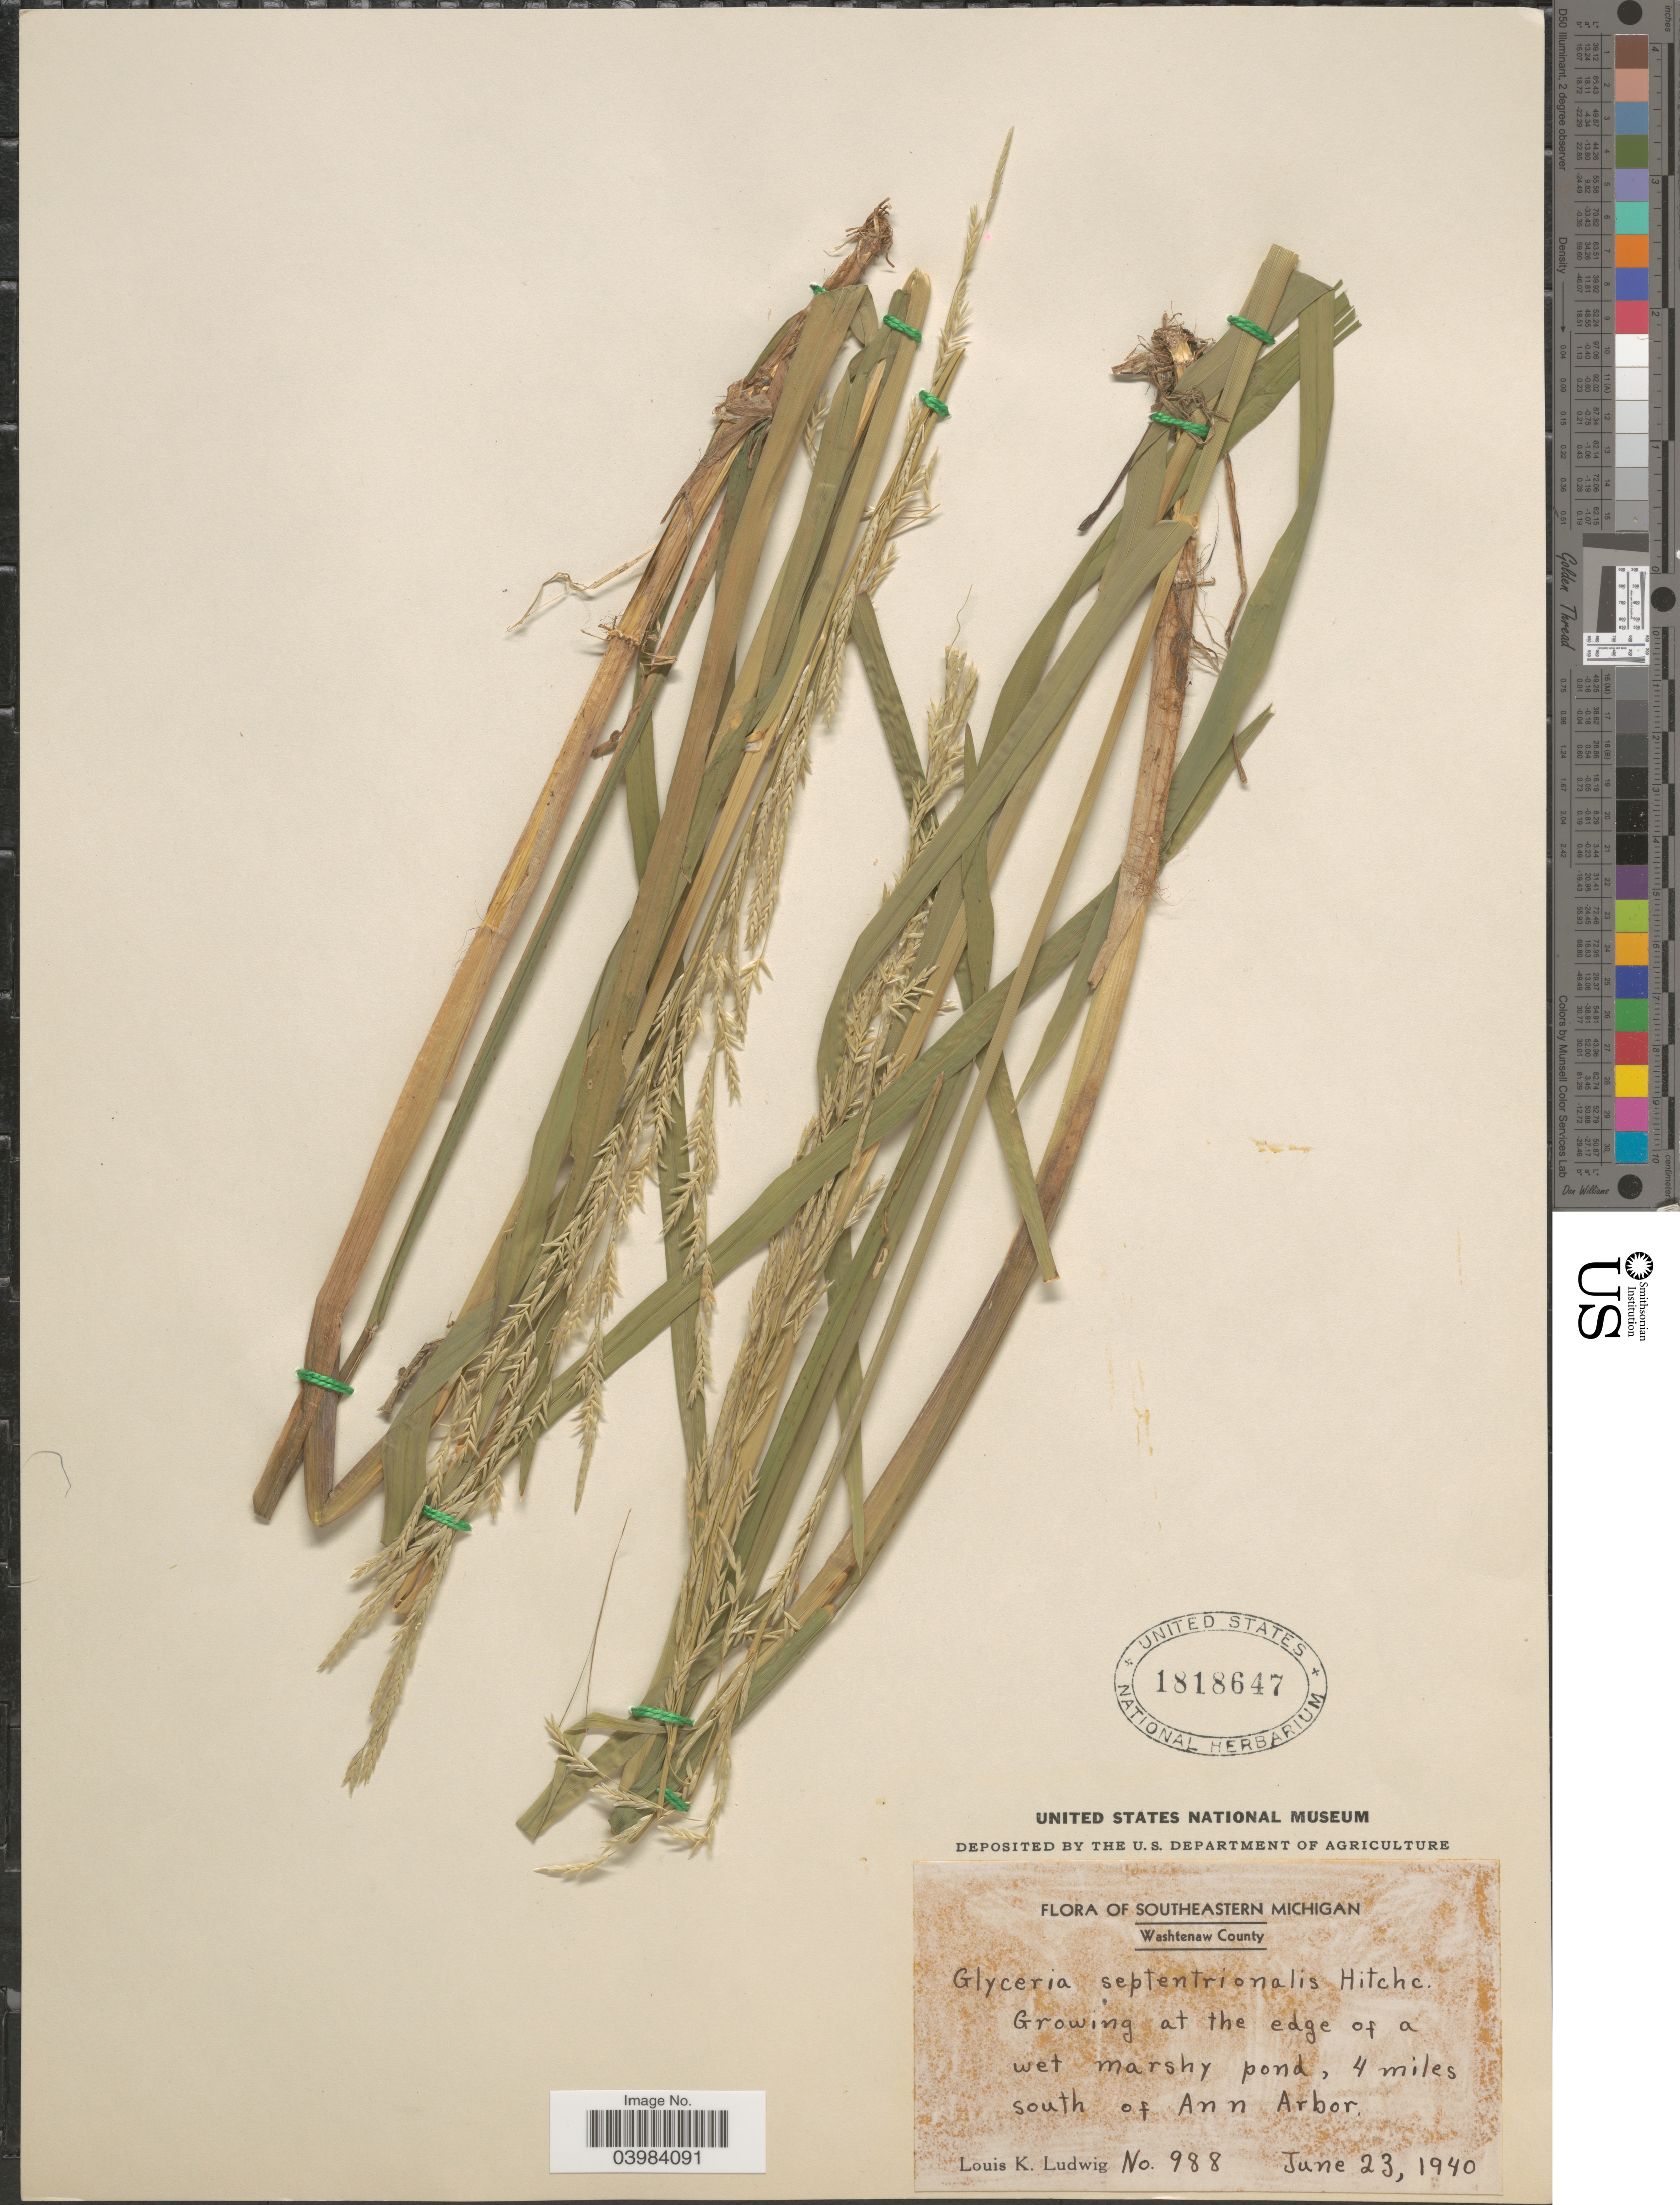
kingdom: Plantae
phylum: Tracheophyta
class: Liliopsida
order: Poales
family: Poaceae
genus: Glyceria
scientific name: Glyceria septentrionalis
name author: Hitchc.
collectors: L. Ludwig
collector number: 988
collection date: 1940-06-23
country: United States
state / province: Michigan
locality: Southeastern Michigan. Washtenaw County. At the edge of a wet marshy pond, 4 miles south of Ann Arbor.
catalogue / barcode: US 1818647